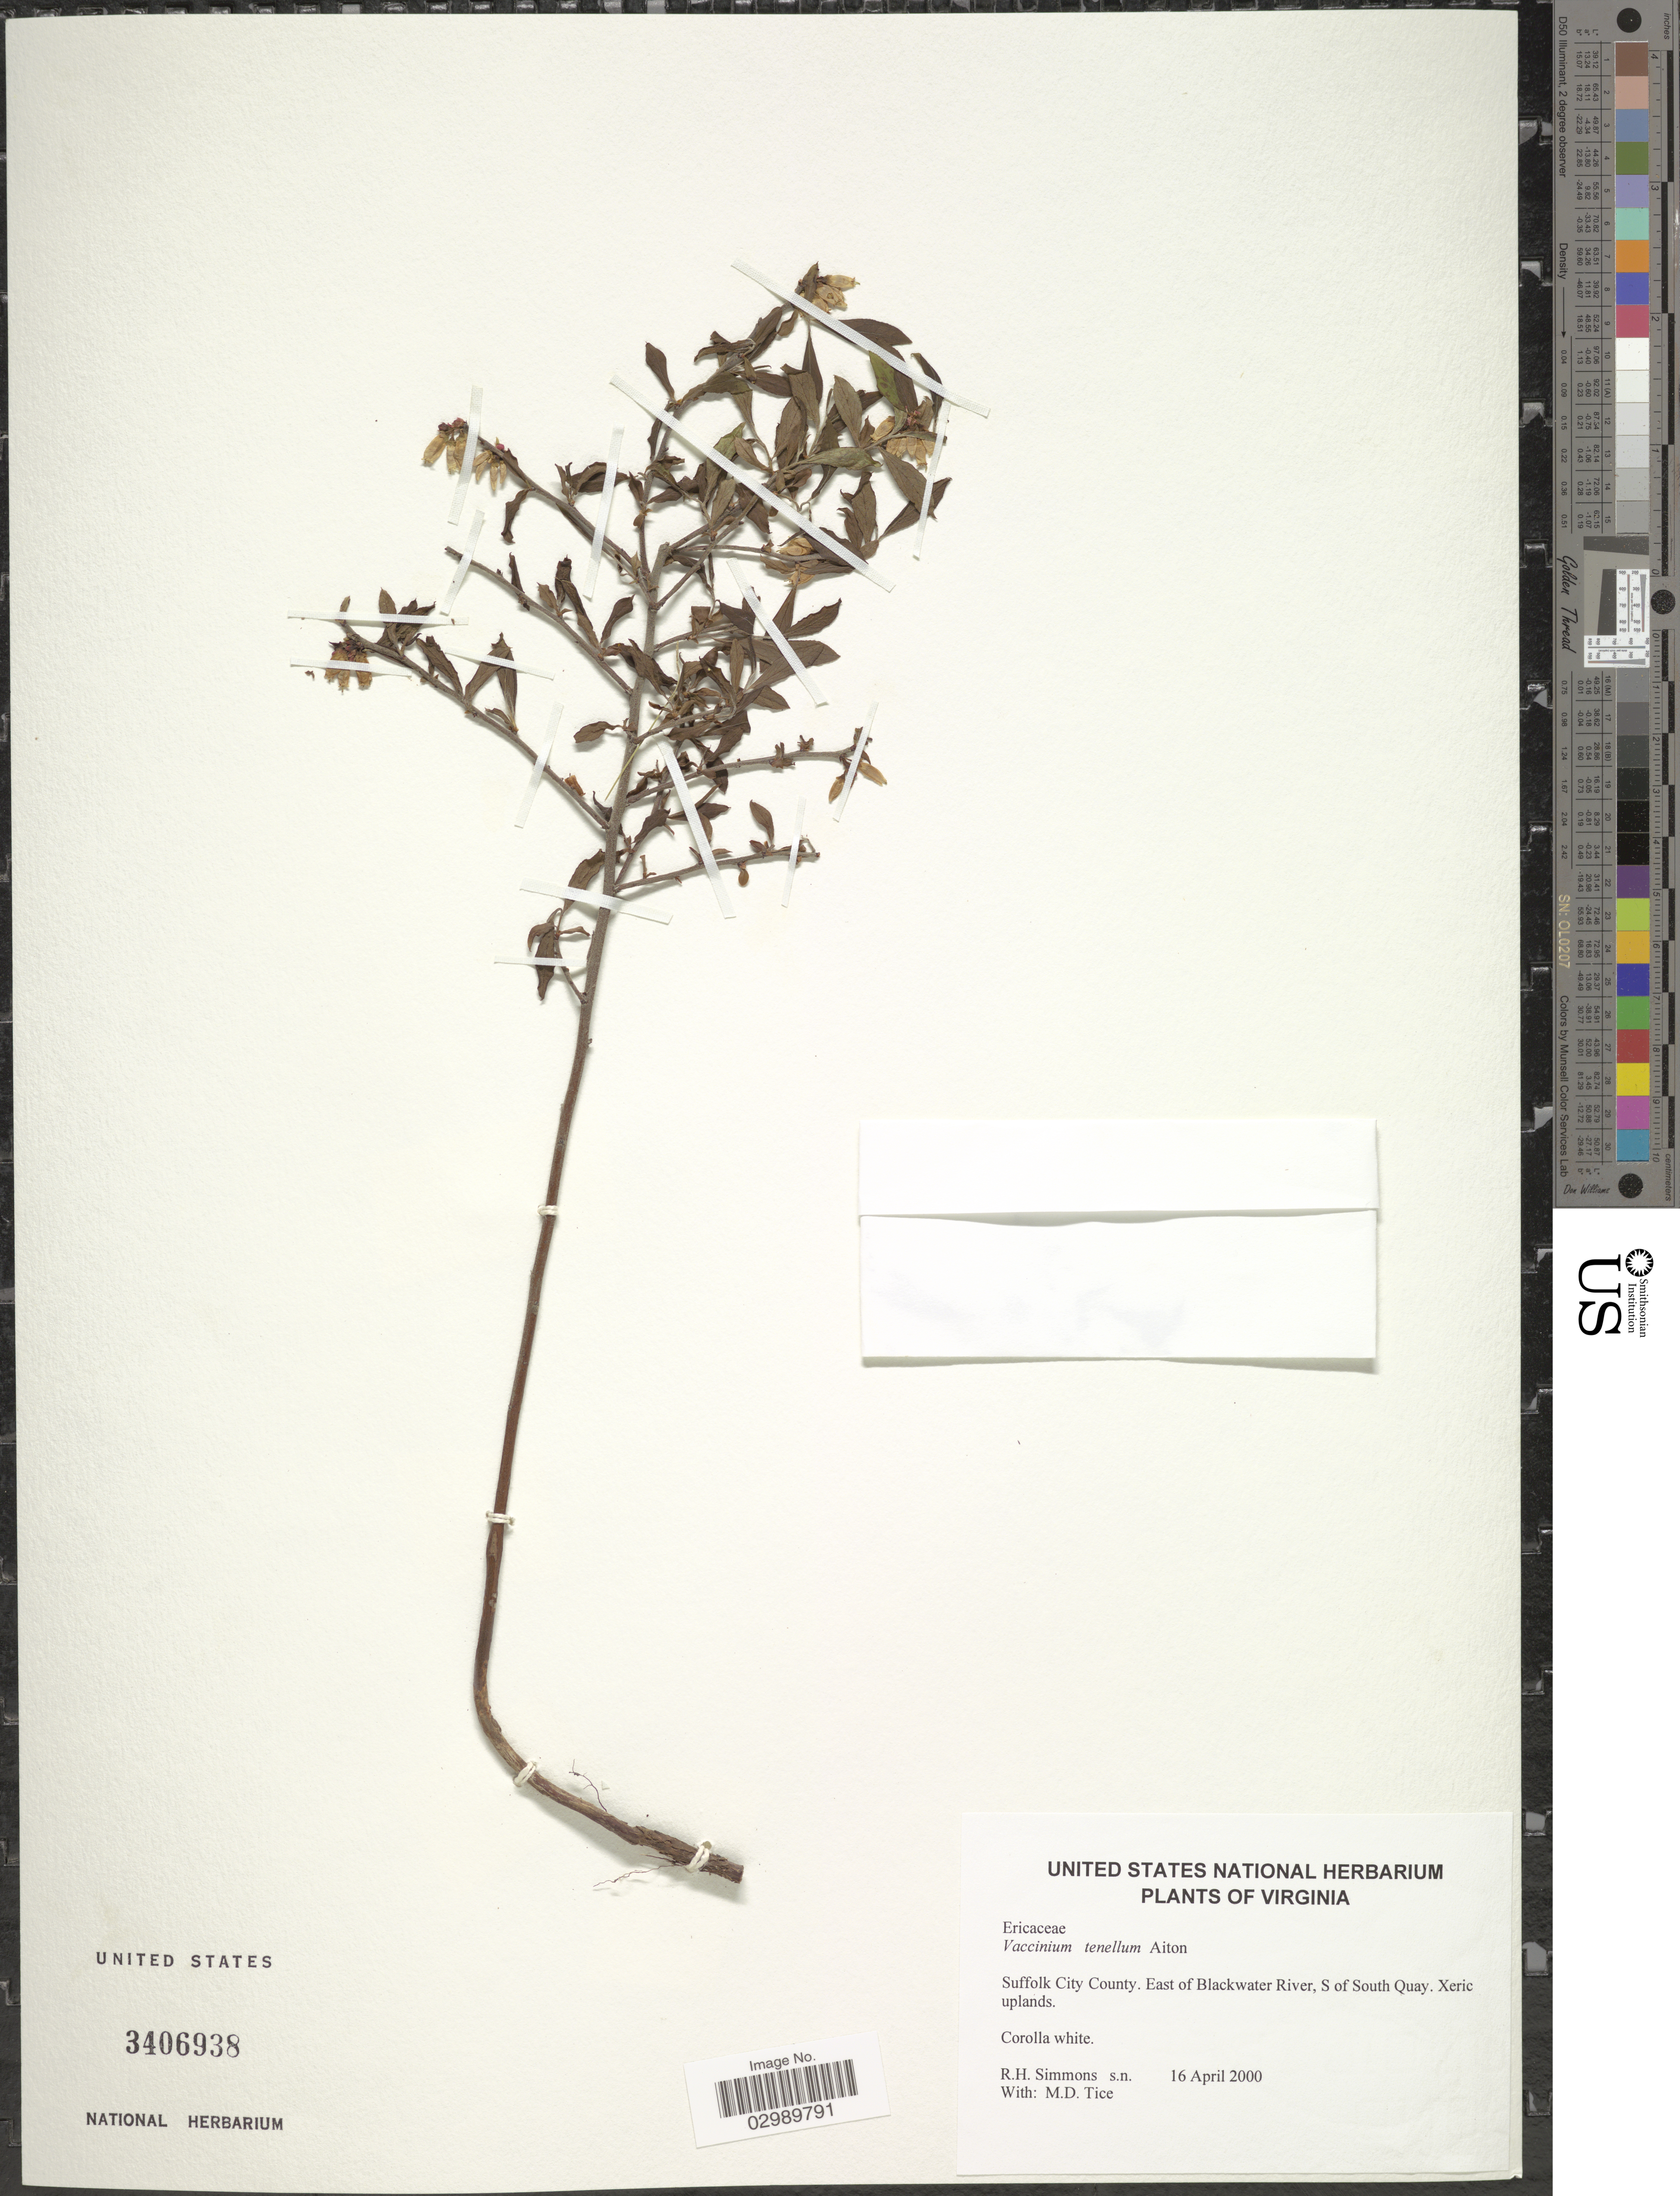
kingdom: Plantae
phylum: Tracheophyta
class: Magnoliopsida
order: Ericales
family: Ericaceae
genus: Vaccinium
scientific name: Vaccinium tenellum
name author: Aiton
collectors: R. H. Simmons & M. Tice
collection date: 2000-04-16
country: United States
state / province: Virginia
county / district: City of Suffolk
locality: Suffolk City County. East of Blackwater River, S of South Quay.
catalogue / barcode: US 3406938